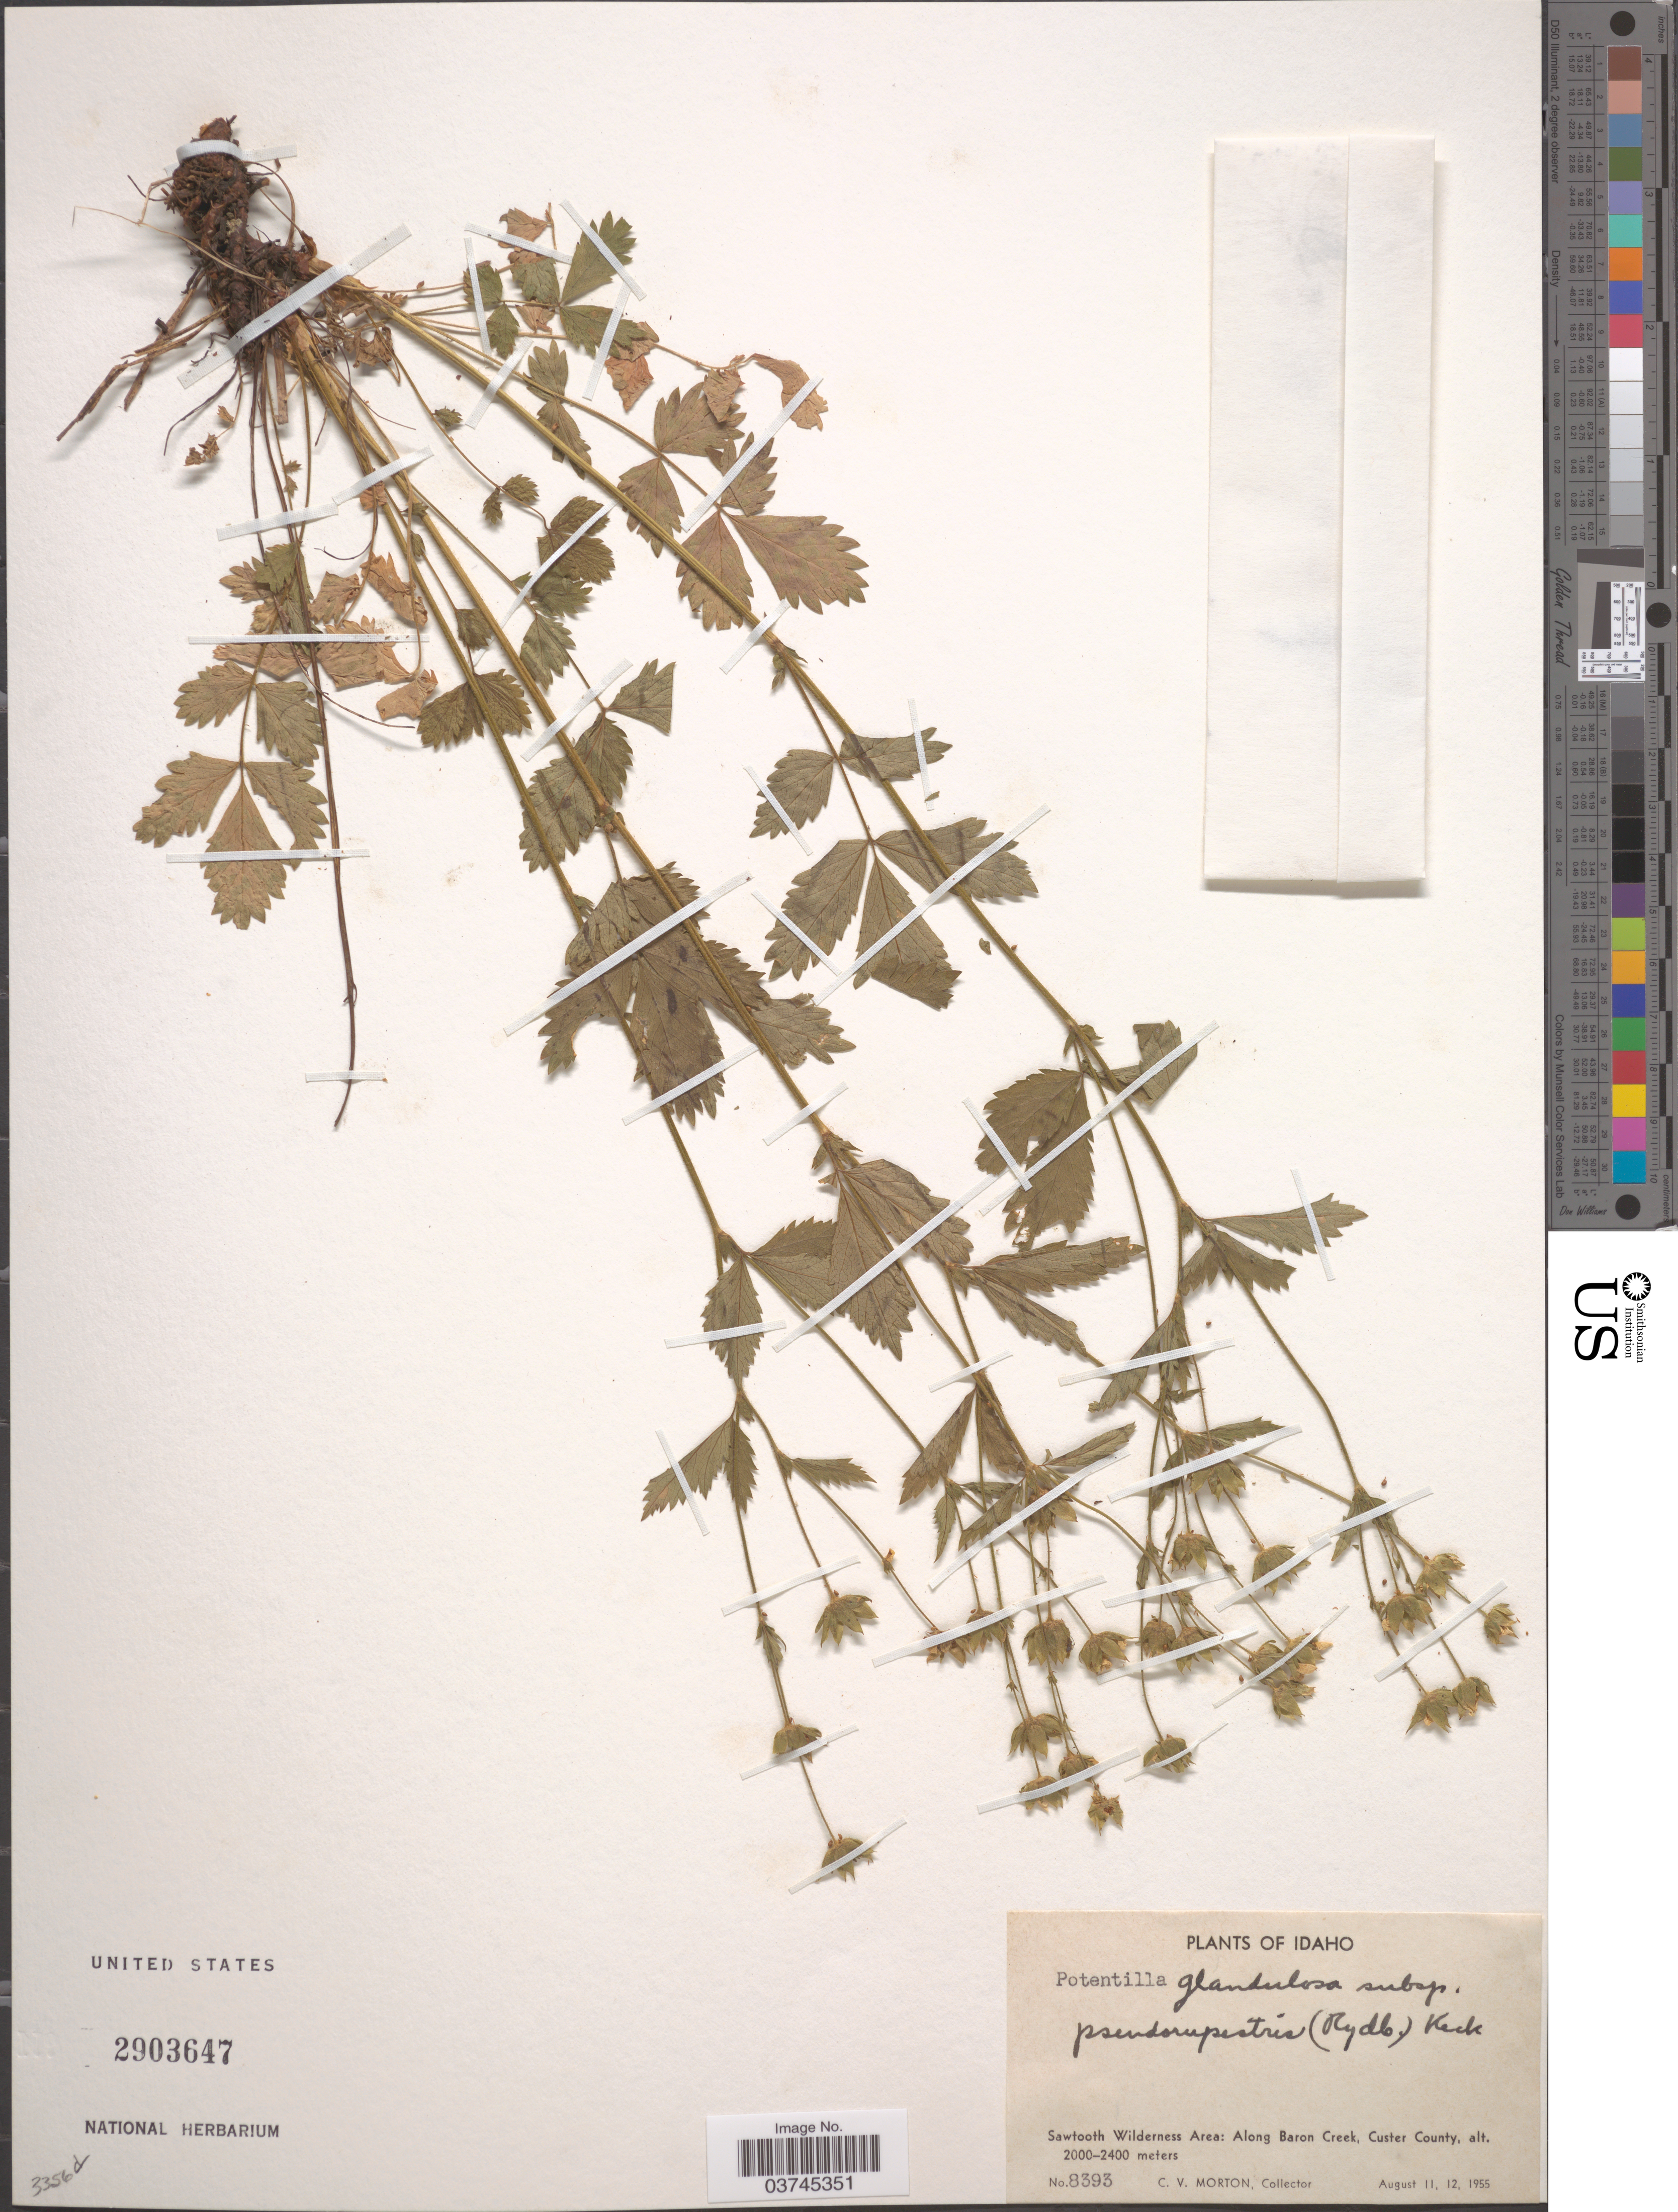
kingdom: Plantae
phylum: Tracheophyta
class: Magnoliopsida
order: Rosales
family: Rosaceae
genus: Drymocallis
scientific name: Drymocallis pseudorupestris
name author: (Rydb.) Rydb.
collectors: C. V. Morton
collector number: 8393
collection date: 1955-08-11/1955-08-12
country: United States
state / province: Idaho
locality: Sawtooth Wilderness Area: Along Baron Creek, Custer County.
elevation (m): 2000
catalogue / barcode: US 2903647